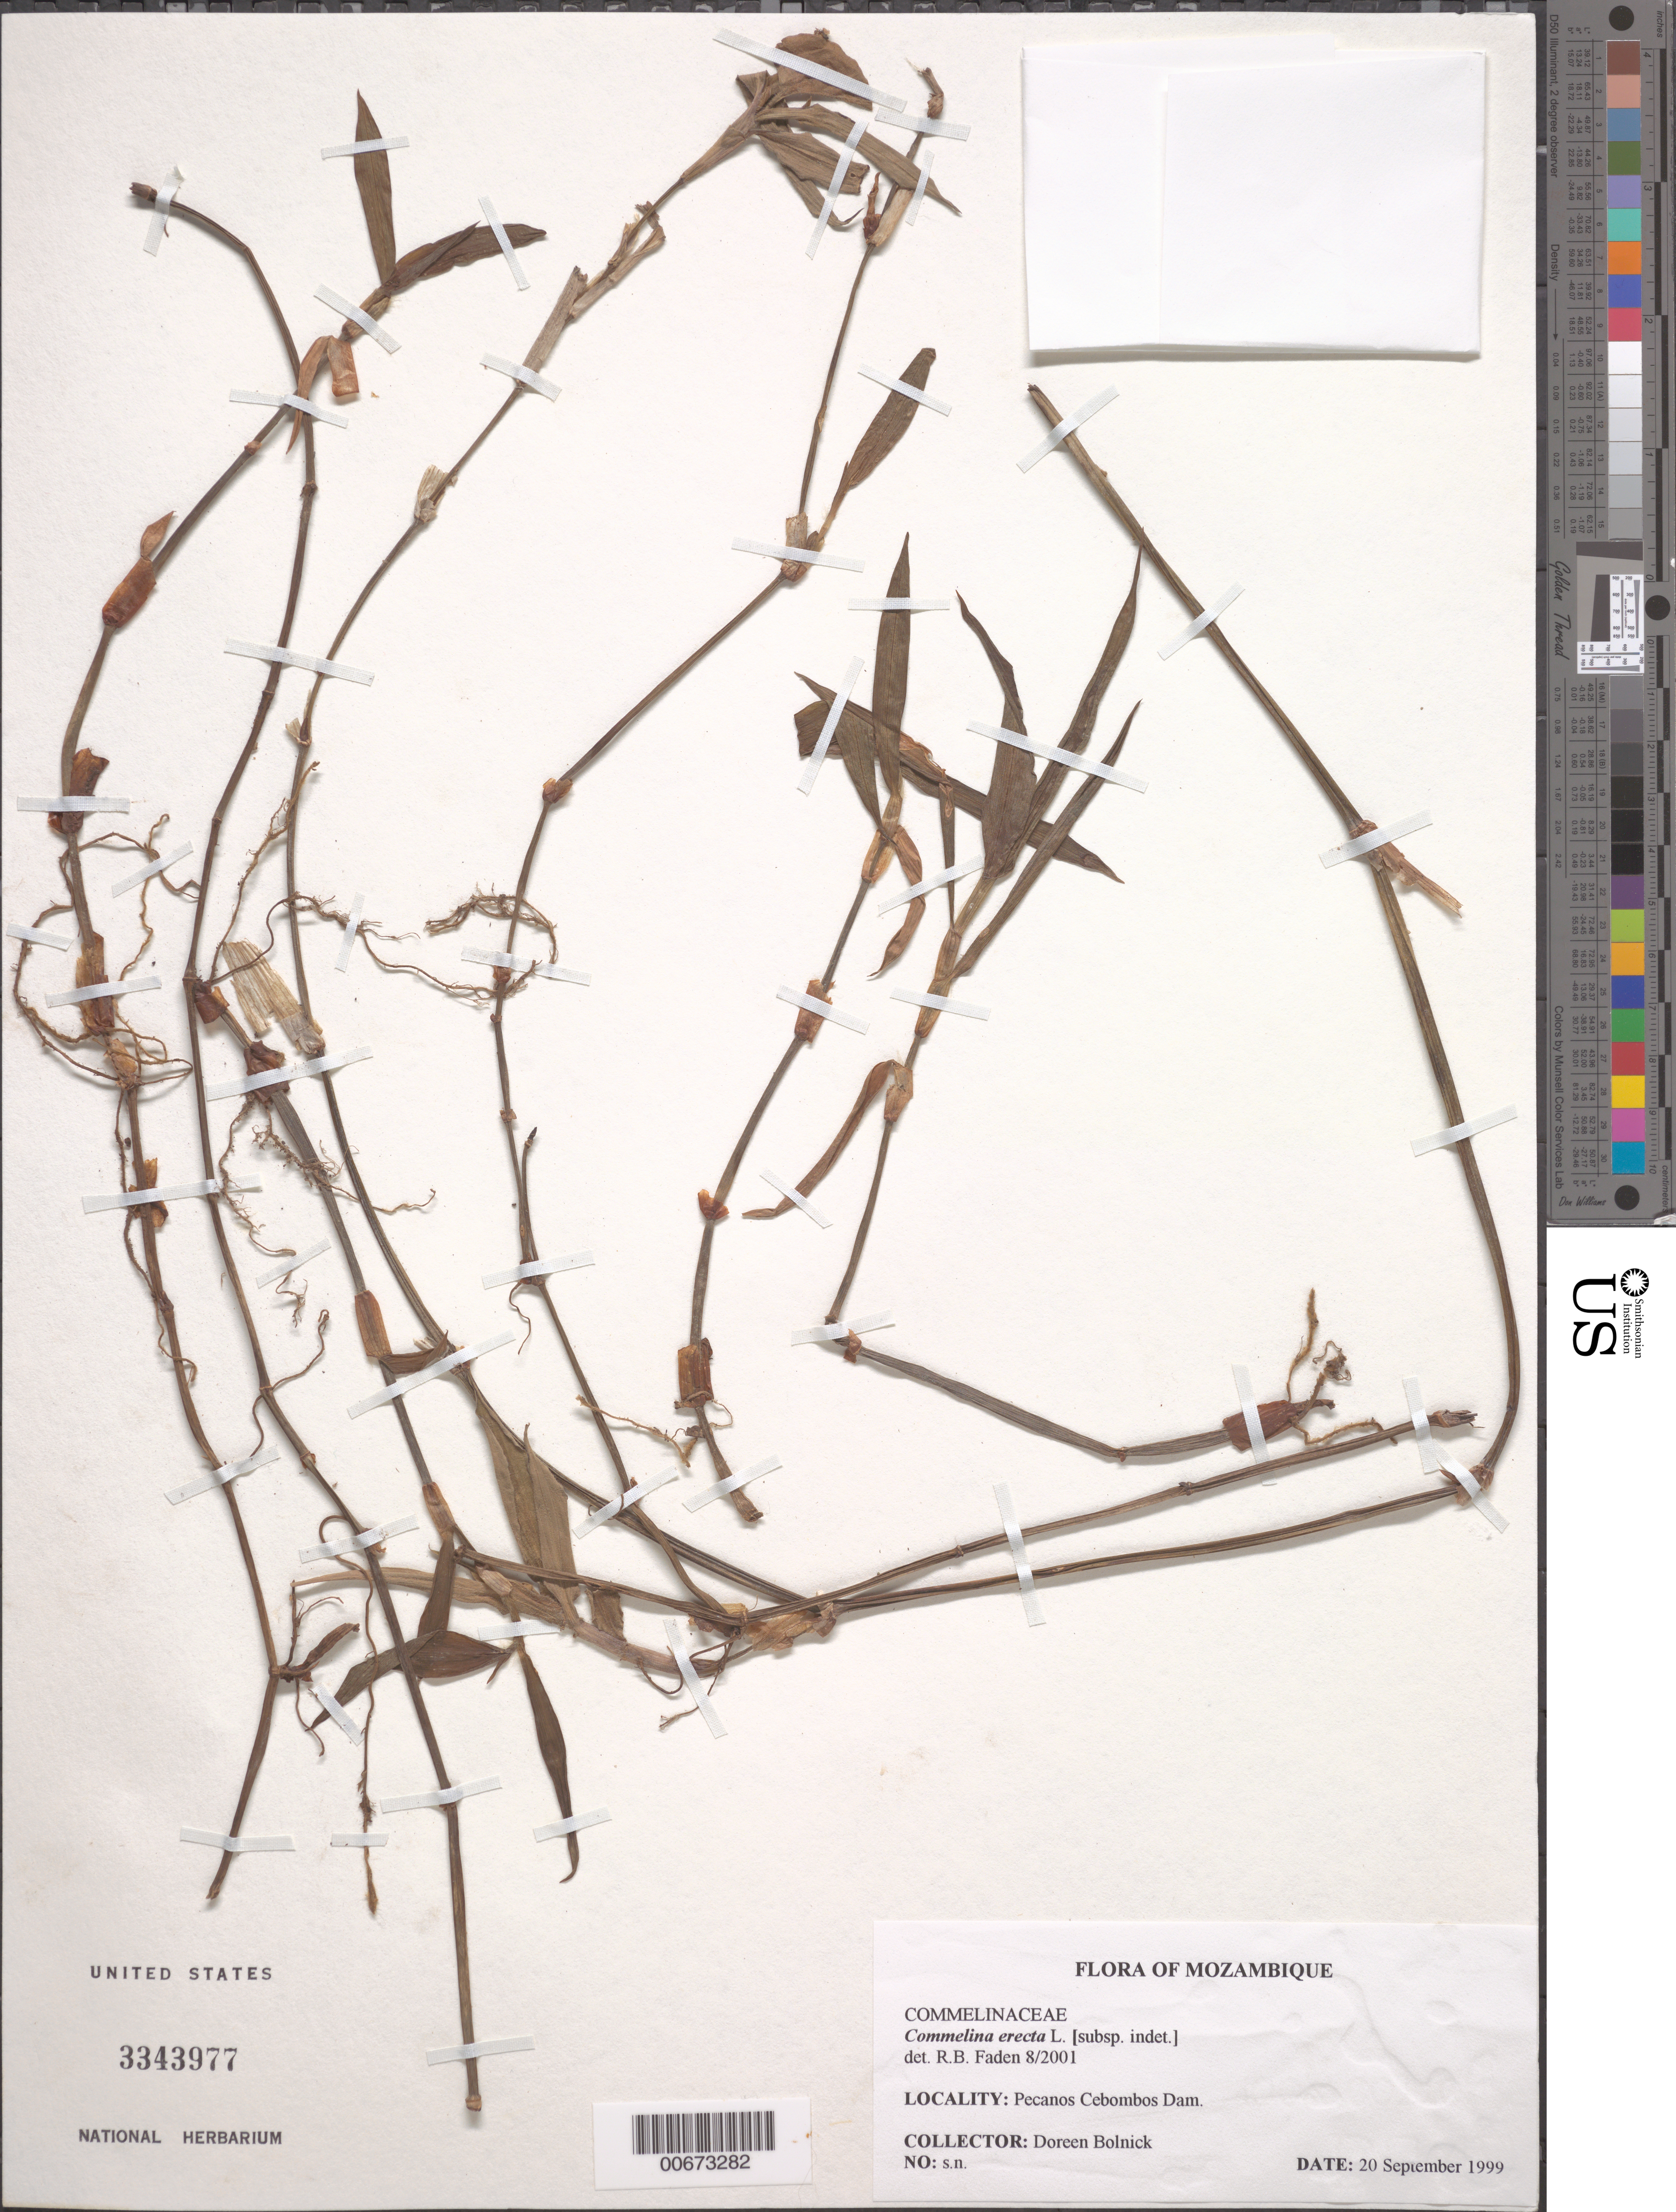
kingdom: Plantae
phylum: Tracheophyta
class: Liliopsida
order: Commelinales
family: Commelinaceae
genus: Commelina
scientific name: Commelina erecta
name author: L.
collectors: D. Bolnick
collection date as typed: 20 Sep 1999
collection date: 1999-09-20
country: Mozambique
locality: Pecanos Cebombos Dam.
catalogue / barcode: US 3343977